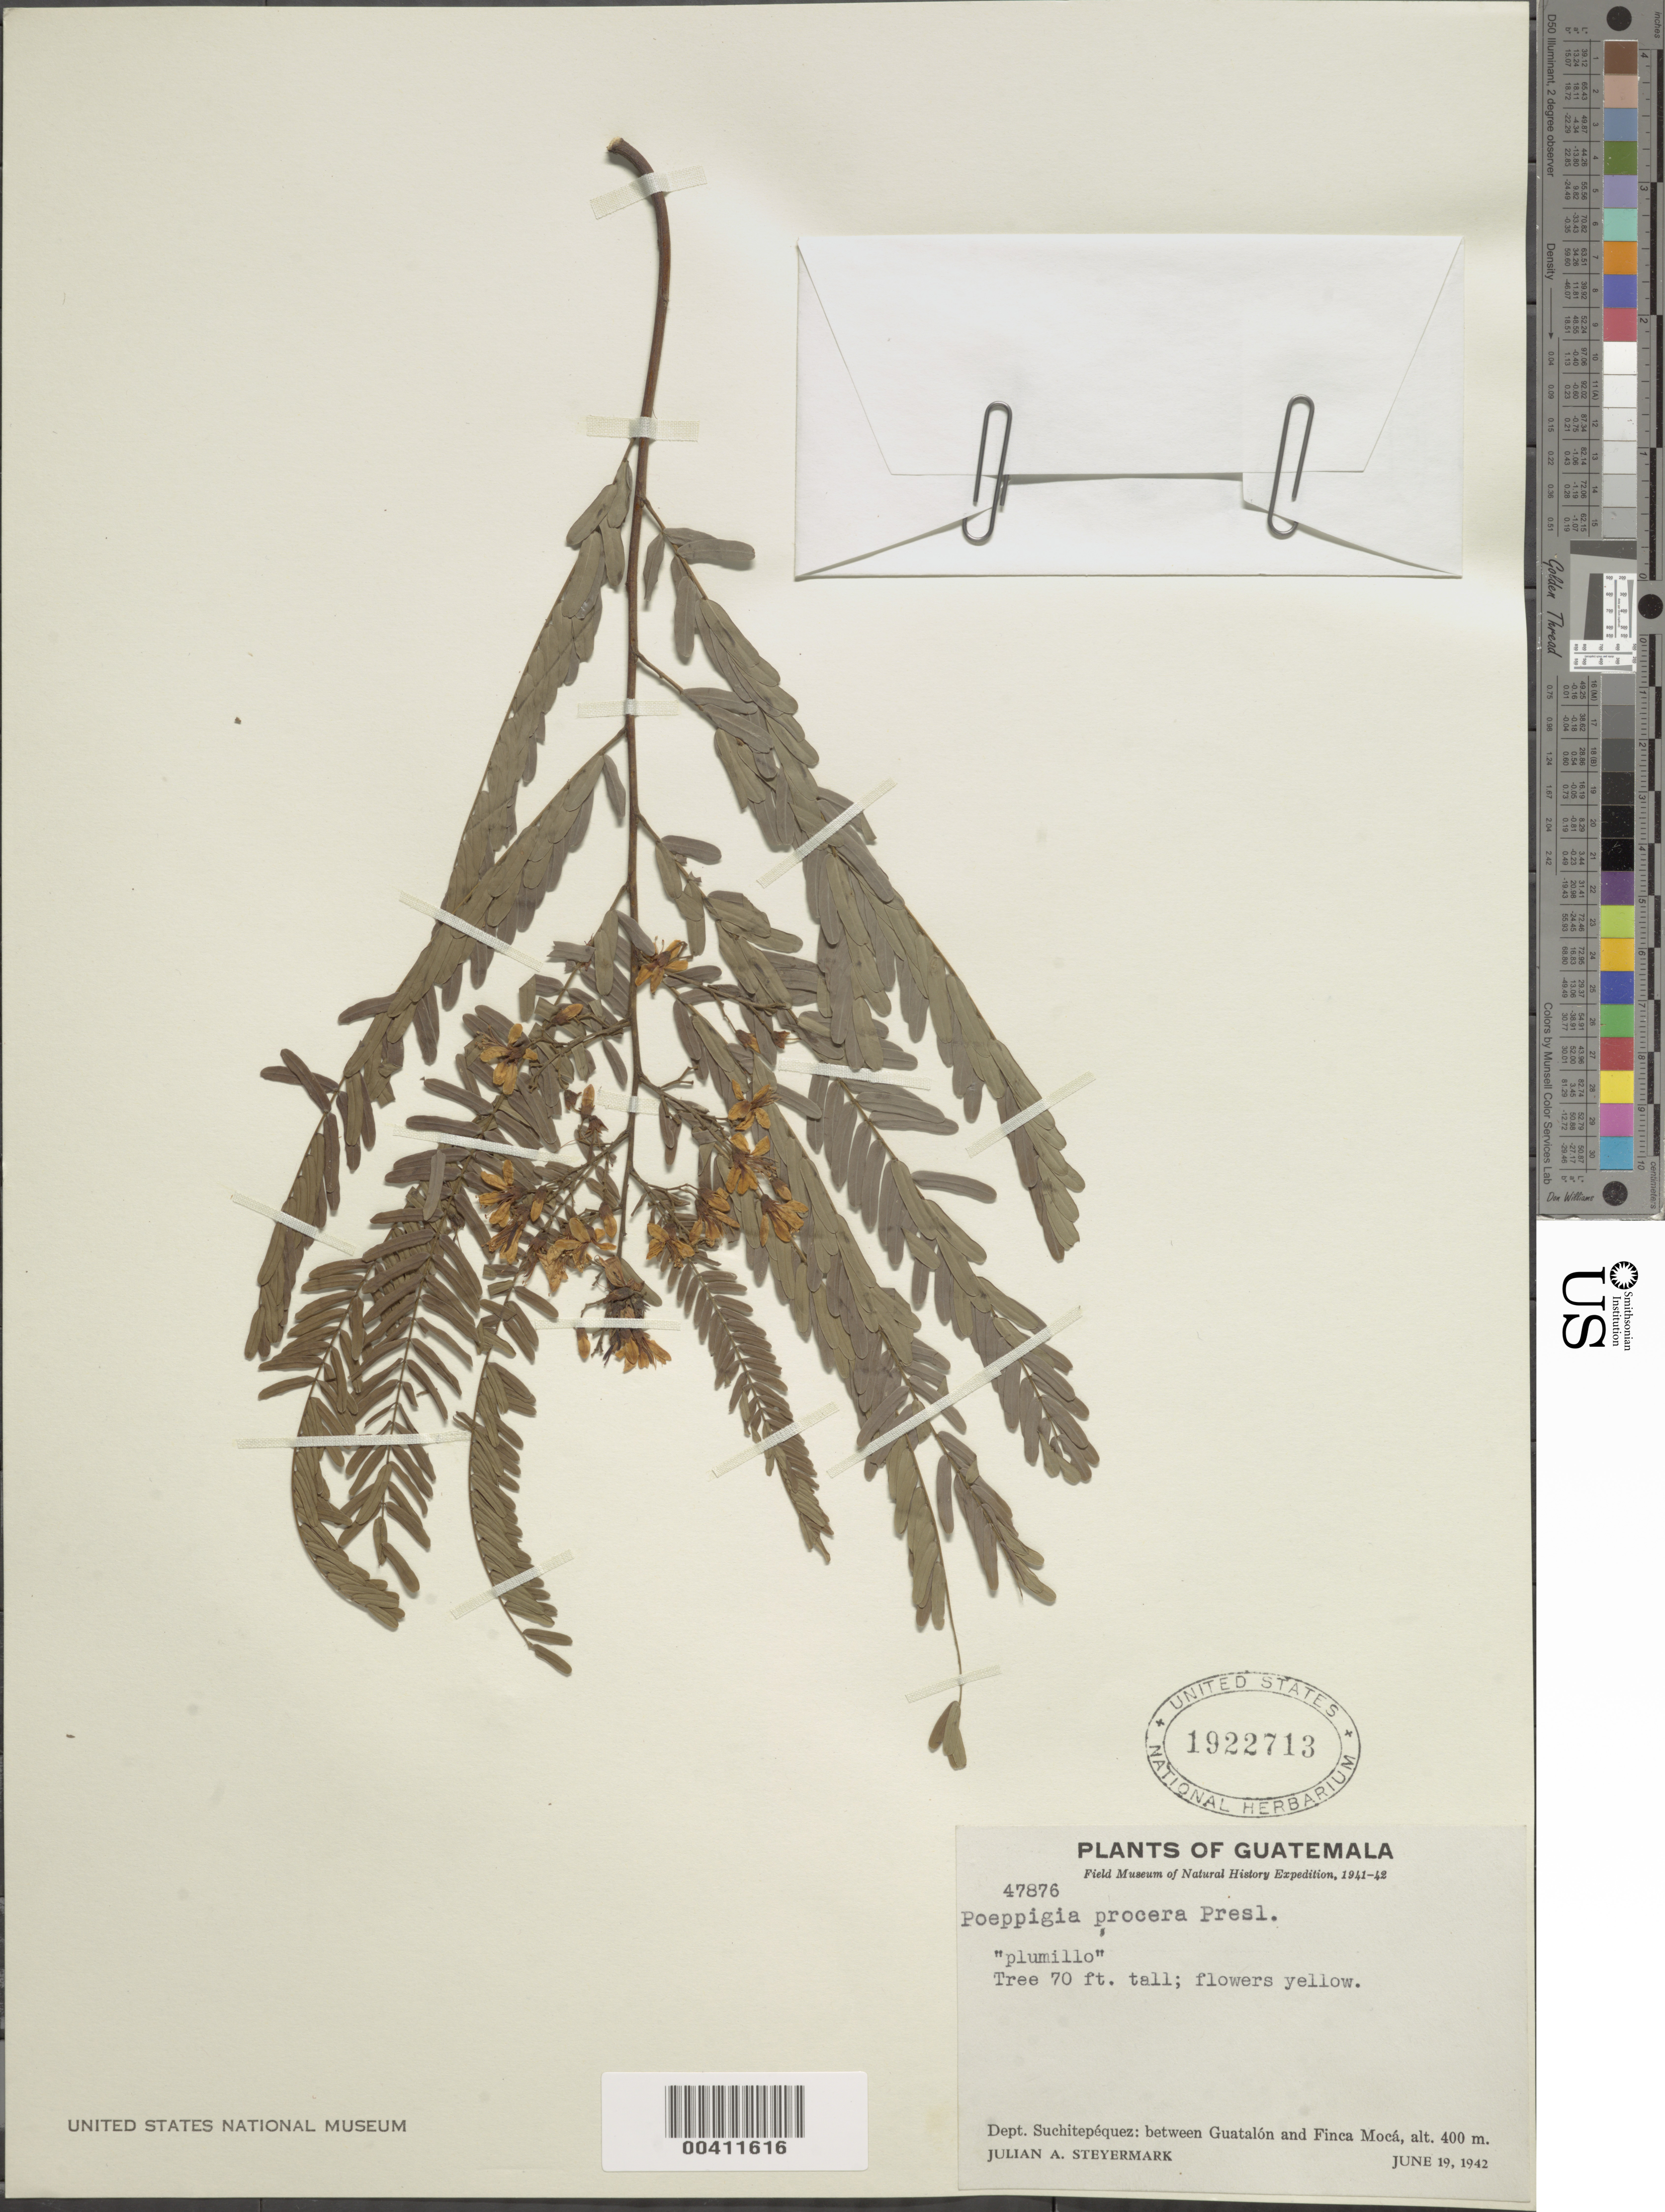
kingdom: Plantae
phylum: Tracheophyta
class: Magnoliopsida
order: Fabales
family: Fabaceae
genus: Poeppigia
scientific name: Poeppigia procera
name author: C. Presl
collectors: J. Steyermark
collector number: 47876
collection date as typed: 19 Jun 1942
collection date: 1942-06-19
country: Guatemala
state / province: Suchitepéquez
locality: Between Guatalon and Finca Moca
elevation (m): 400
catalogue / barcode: US 1922713